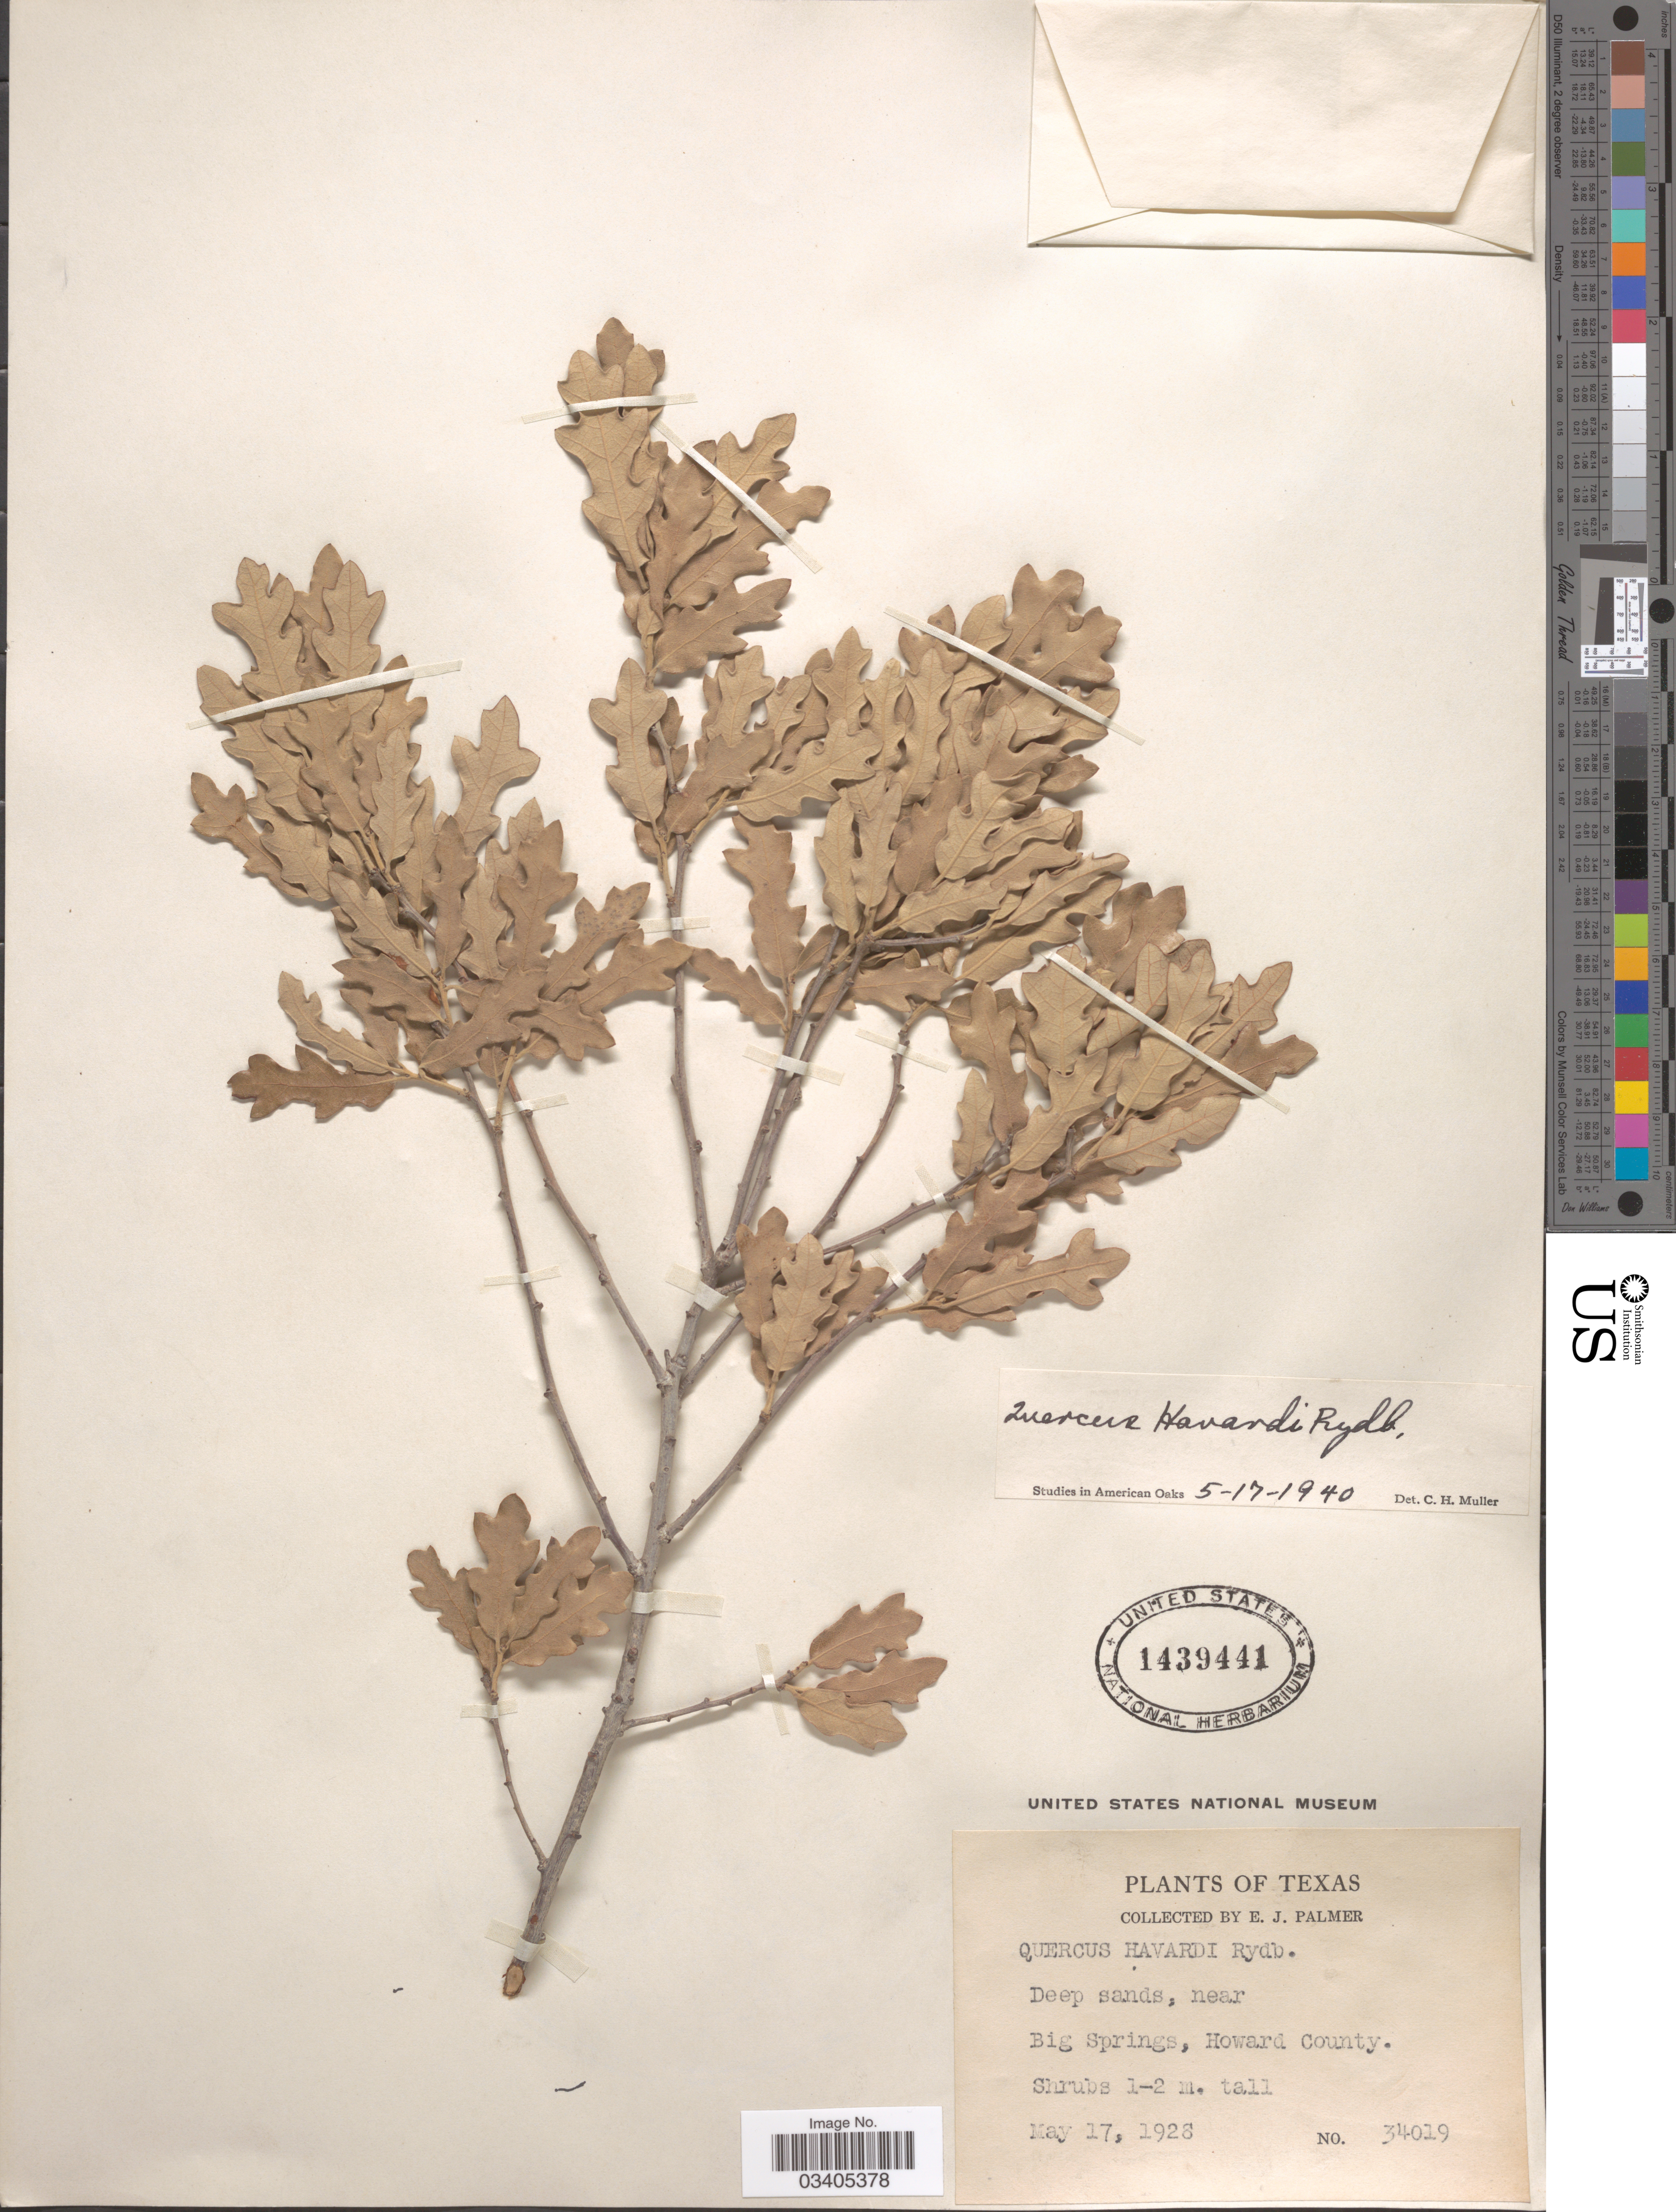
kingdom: Plantae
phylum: Tracheophyta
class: Magnoliopsida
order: Fagales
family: Fagaceae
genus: Quercus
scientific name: Quercus havardii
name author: Rydb.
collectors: E. J. Palmer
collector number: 34019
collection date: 1928-05-17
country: United States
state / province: Texas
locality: Near Big Springs, Howard County.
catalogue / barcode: US 1439441